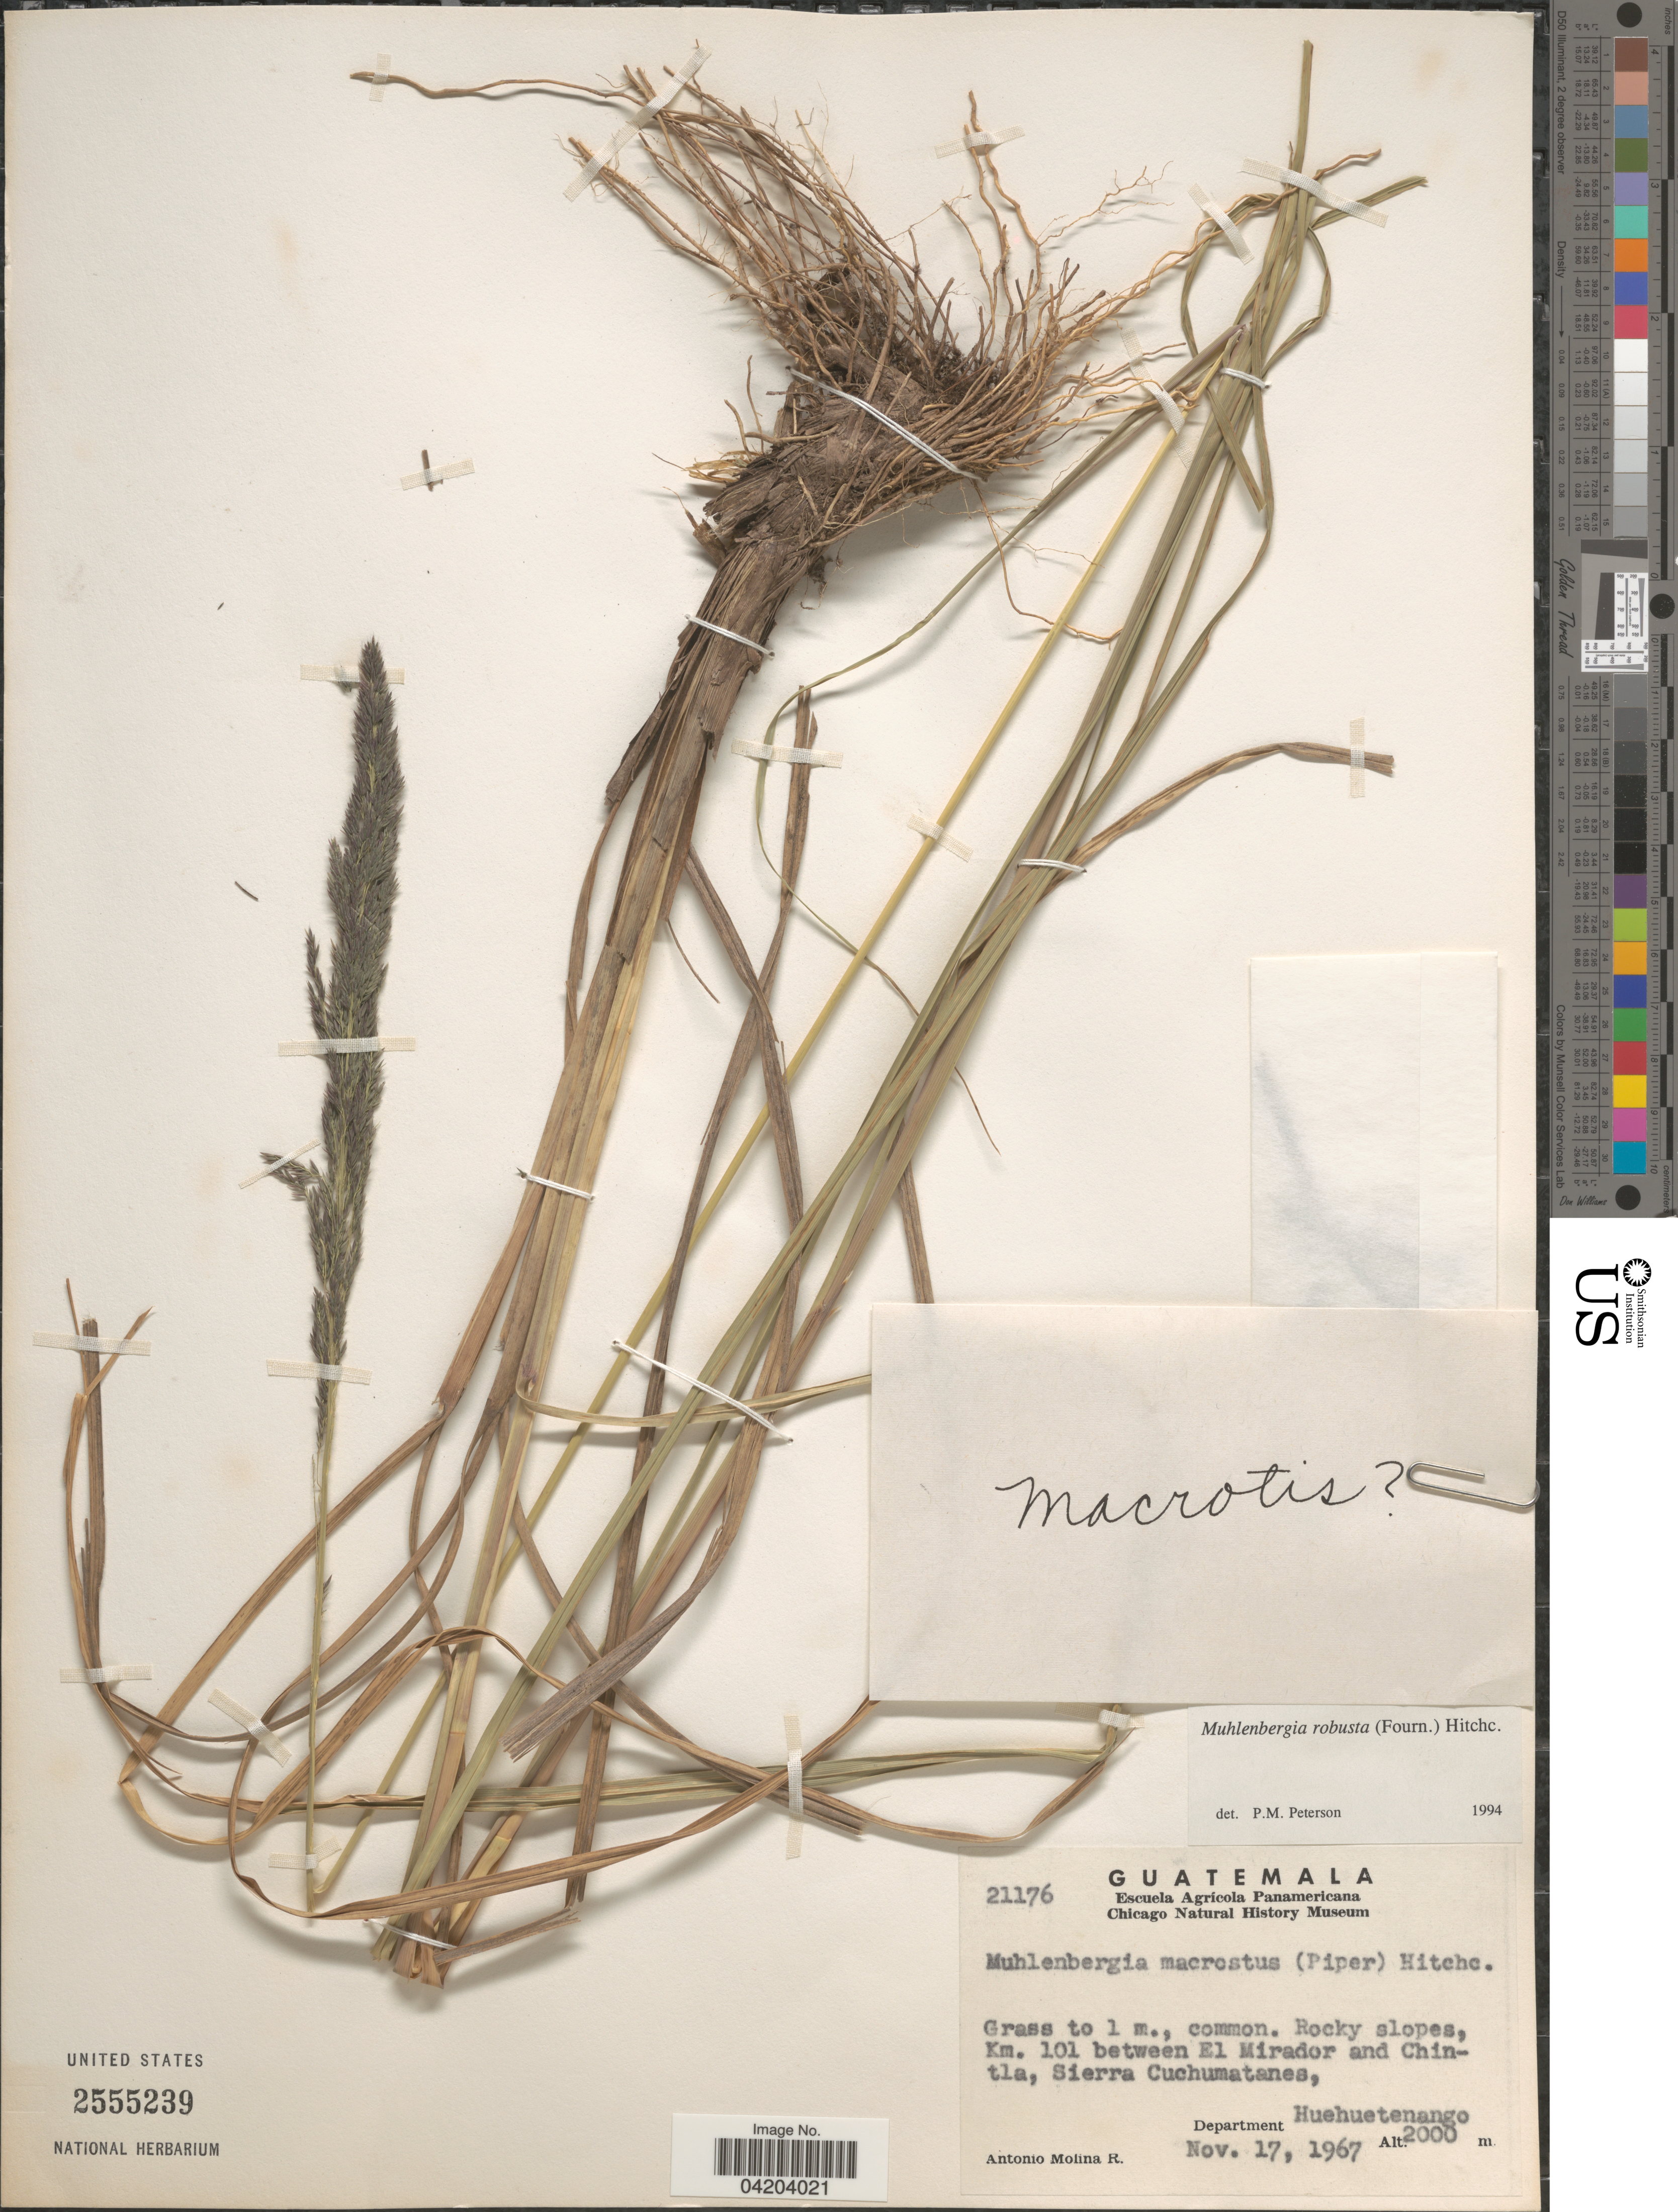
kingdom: Plantae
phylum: Tracheophyta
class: Liliopsida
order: Poales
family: Poaceae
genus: Muhlenbergia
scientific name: Muhlenbergia robusta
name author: (E. Fourn.) Hitchc.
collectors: A. Molina R.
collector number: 21176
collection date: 1967-11-17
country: Guatemala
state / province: Huehuetenango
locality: Rocky slopes, Km. 101 between El Mirador and Chintla, Sierra Cuchumatanes, Department Huehuetenango.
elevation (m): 2000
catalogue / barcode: US 2555239